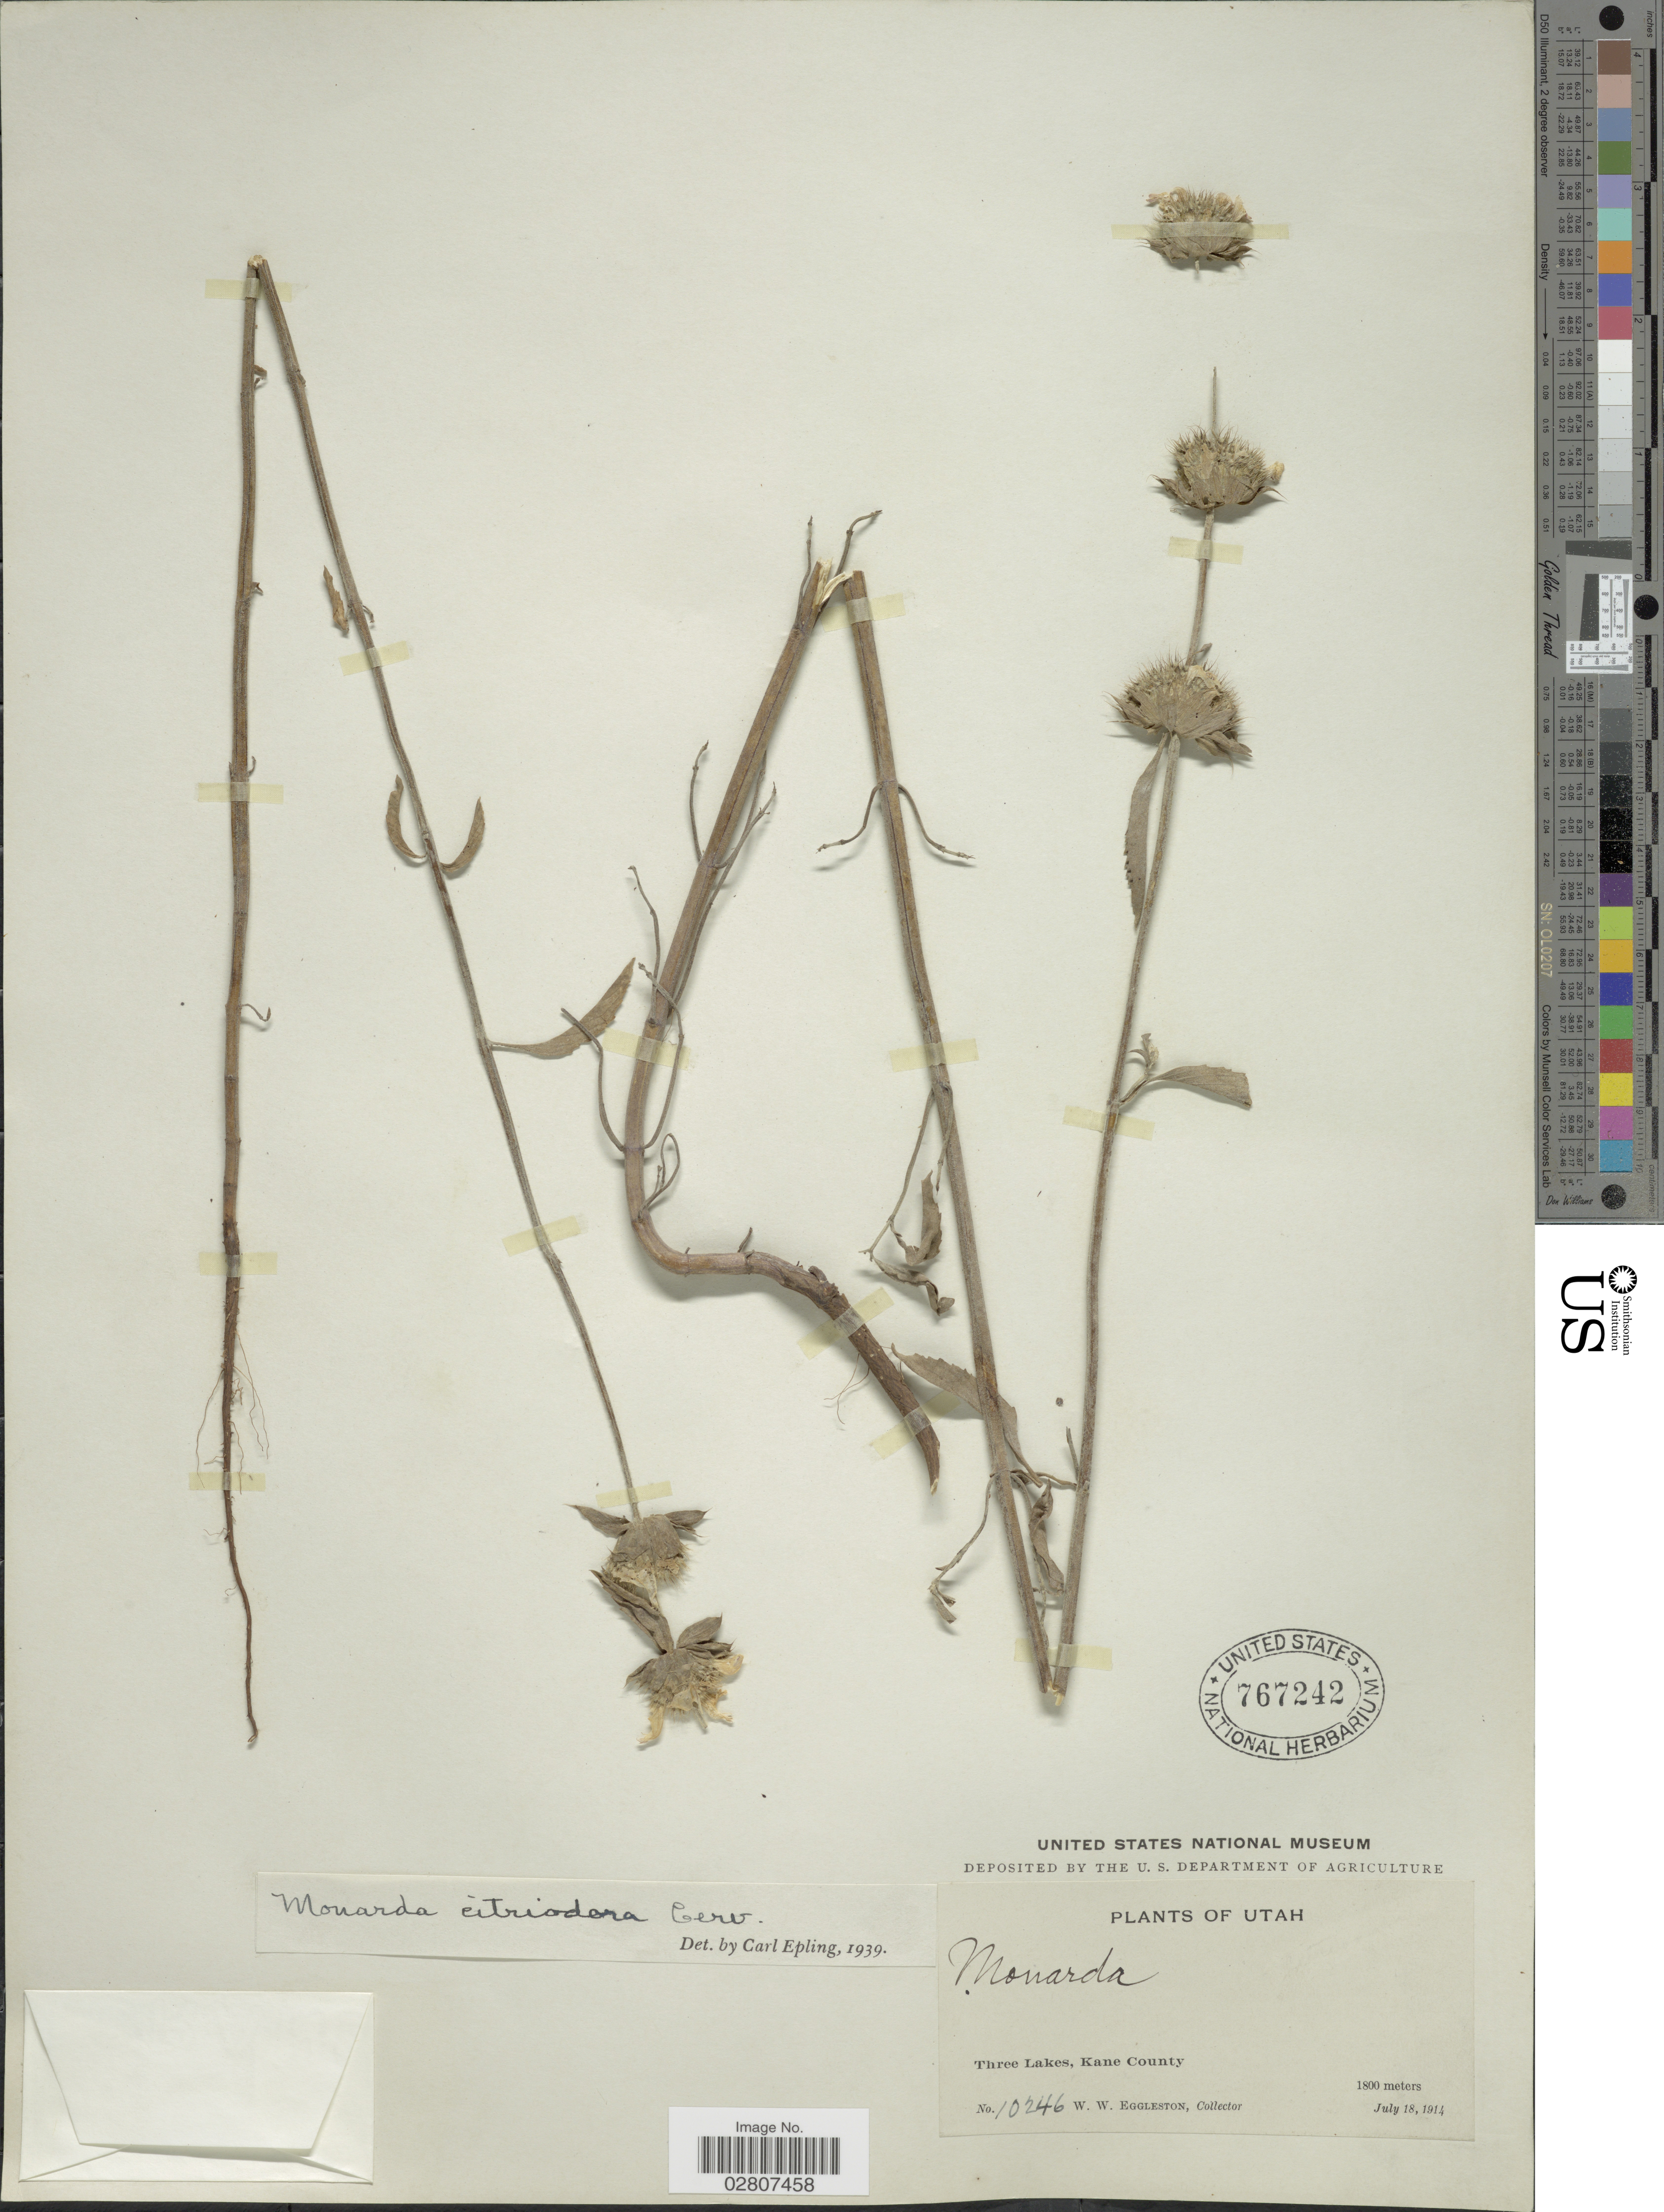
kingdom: Plantae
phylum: Tracheophyta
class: Magnoliopsida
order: Lamiales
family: Lamiaceae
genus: Monarda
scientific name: Monarda pectinata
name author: Nutt.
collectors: W. W. Eggleston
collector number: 10246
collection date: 1914-07-18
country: United States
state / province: Utah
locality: Three Lakes, Kane County.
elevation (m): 1800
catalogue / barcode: US 767242